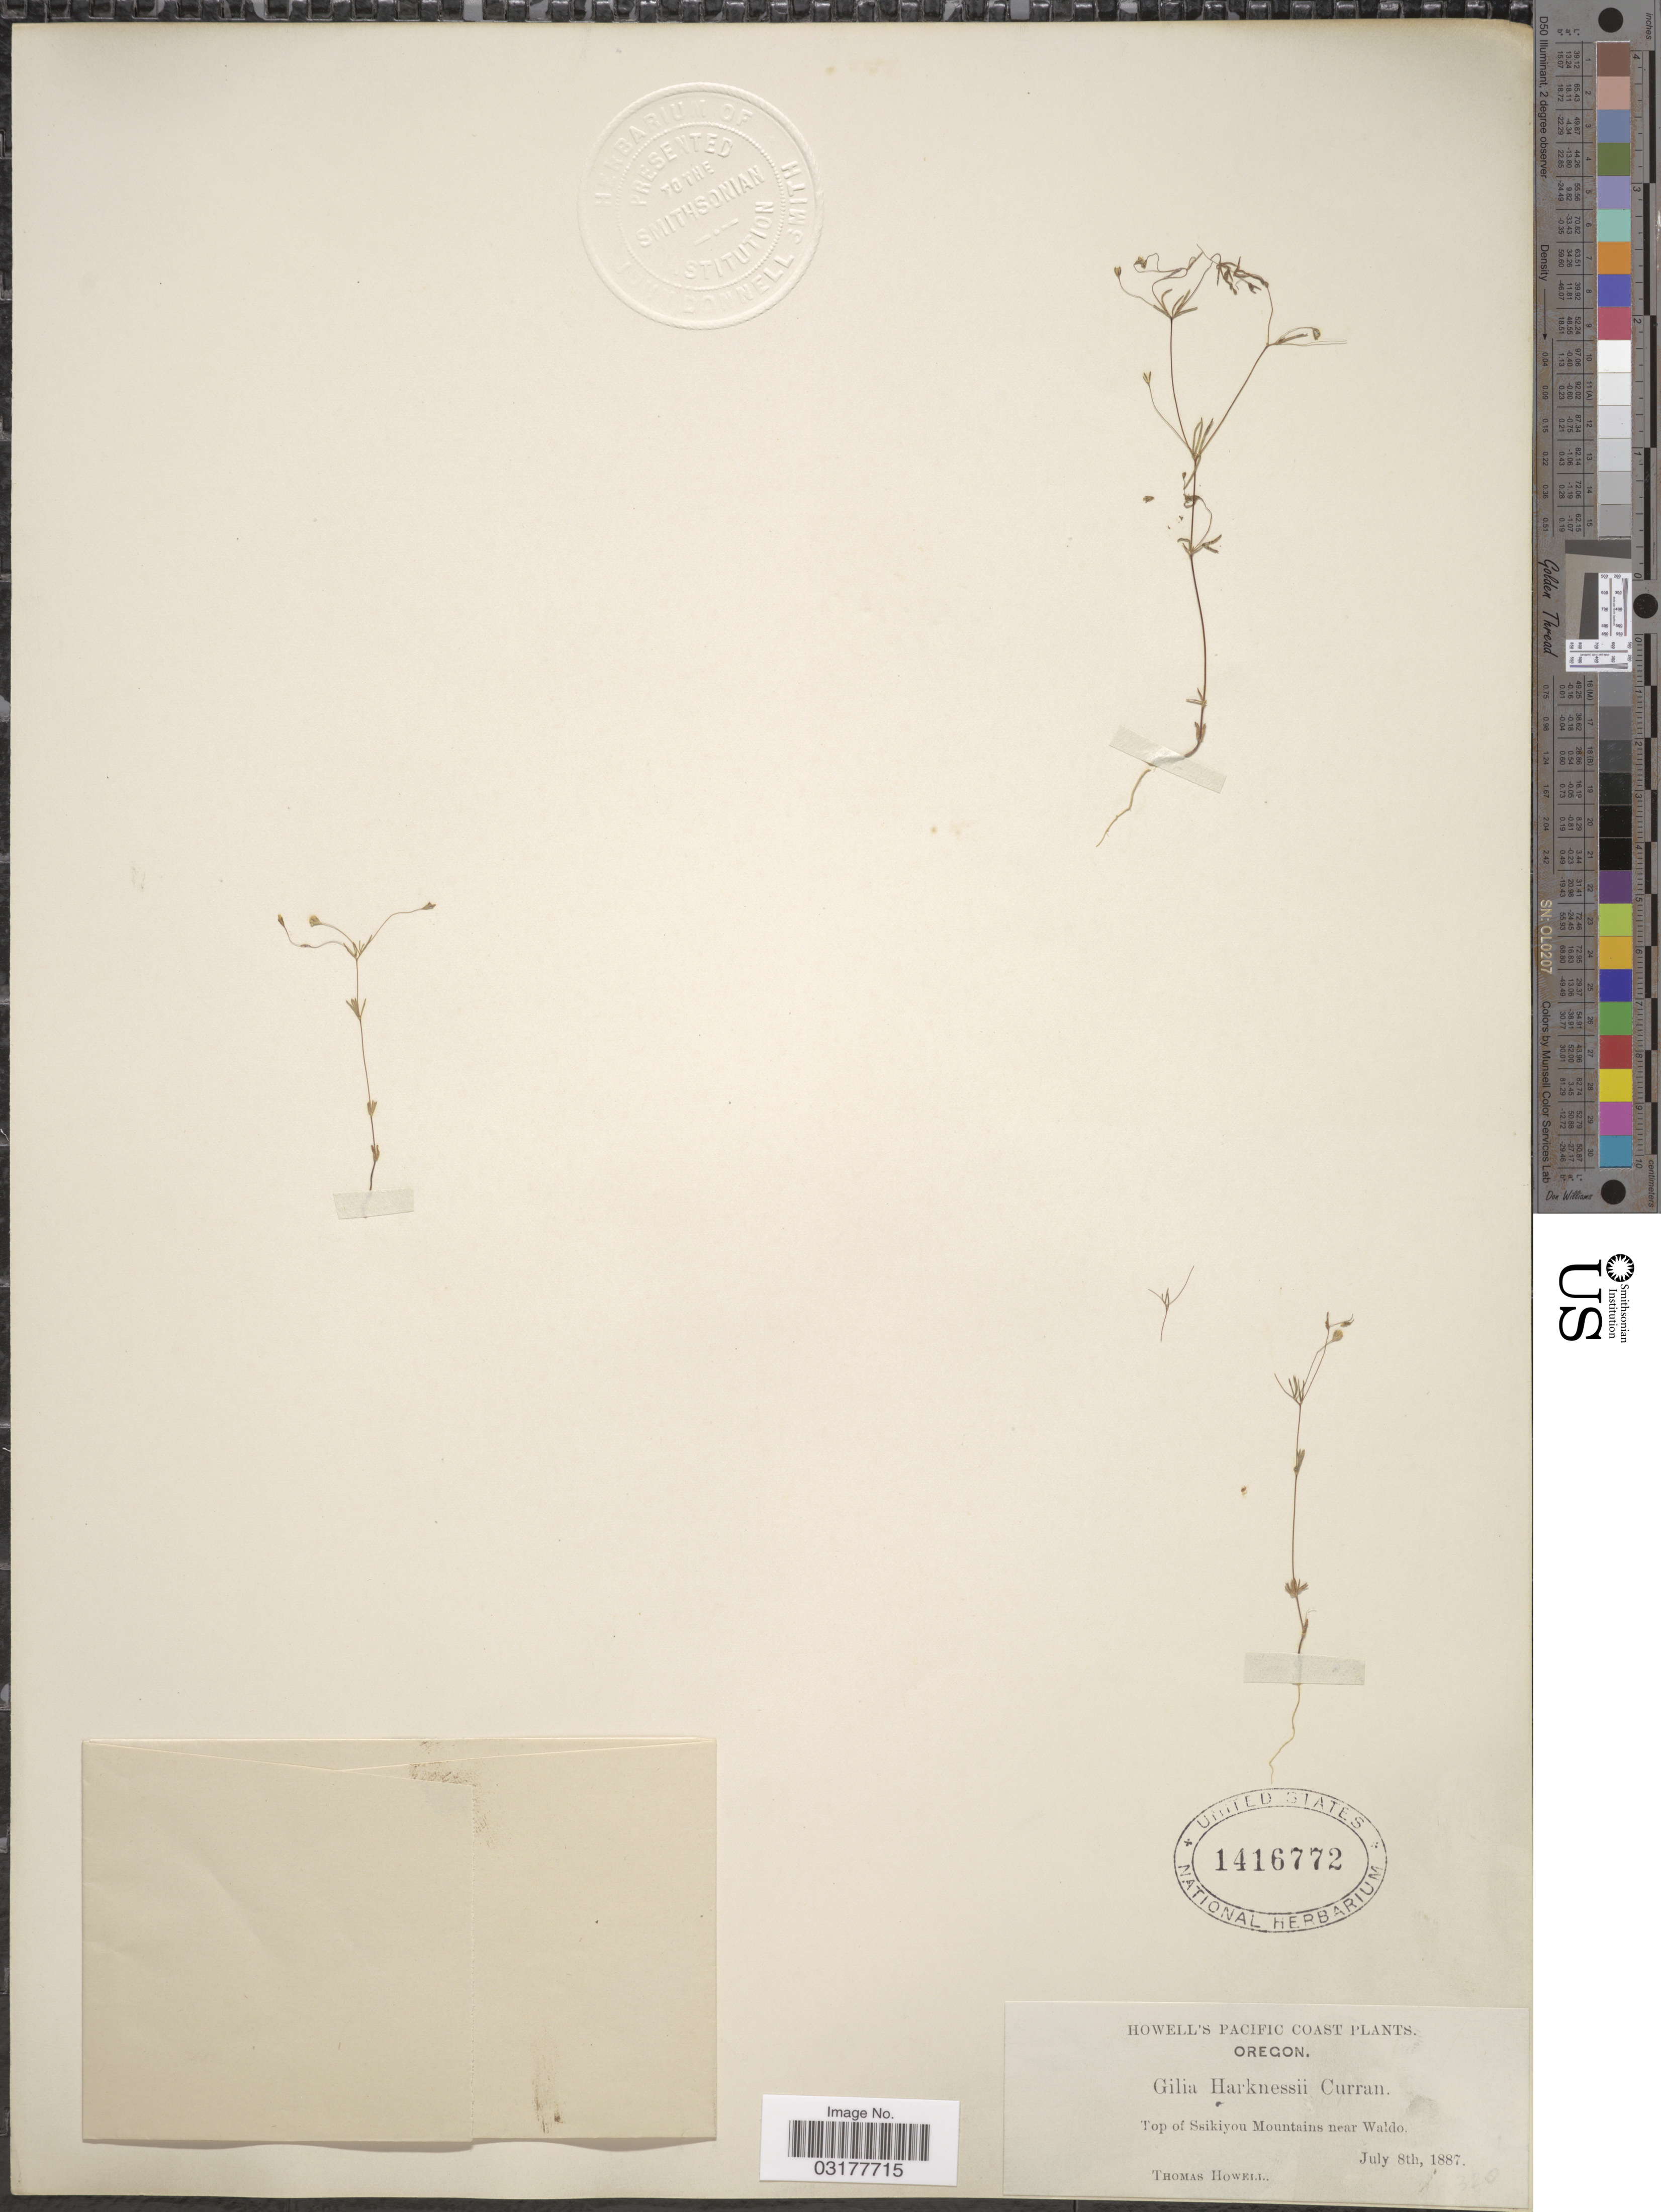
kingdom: Plantae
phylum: Tracheophyta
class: Magnoliopsida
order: Ericales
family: Polemoniaceae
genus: Leptosiphon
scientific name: Leptosiphon harknessii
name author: (Curran) J.M. Porter & L.A. Johnson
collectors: T. Howell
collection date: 1887-07-08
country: United States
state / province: Oregon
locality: Pacific Coast. Top of Siskiyou Mountains near Waldo.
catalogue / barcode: US 1416772